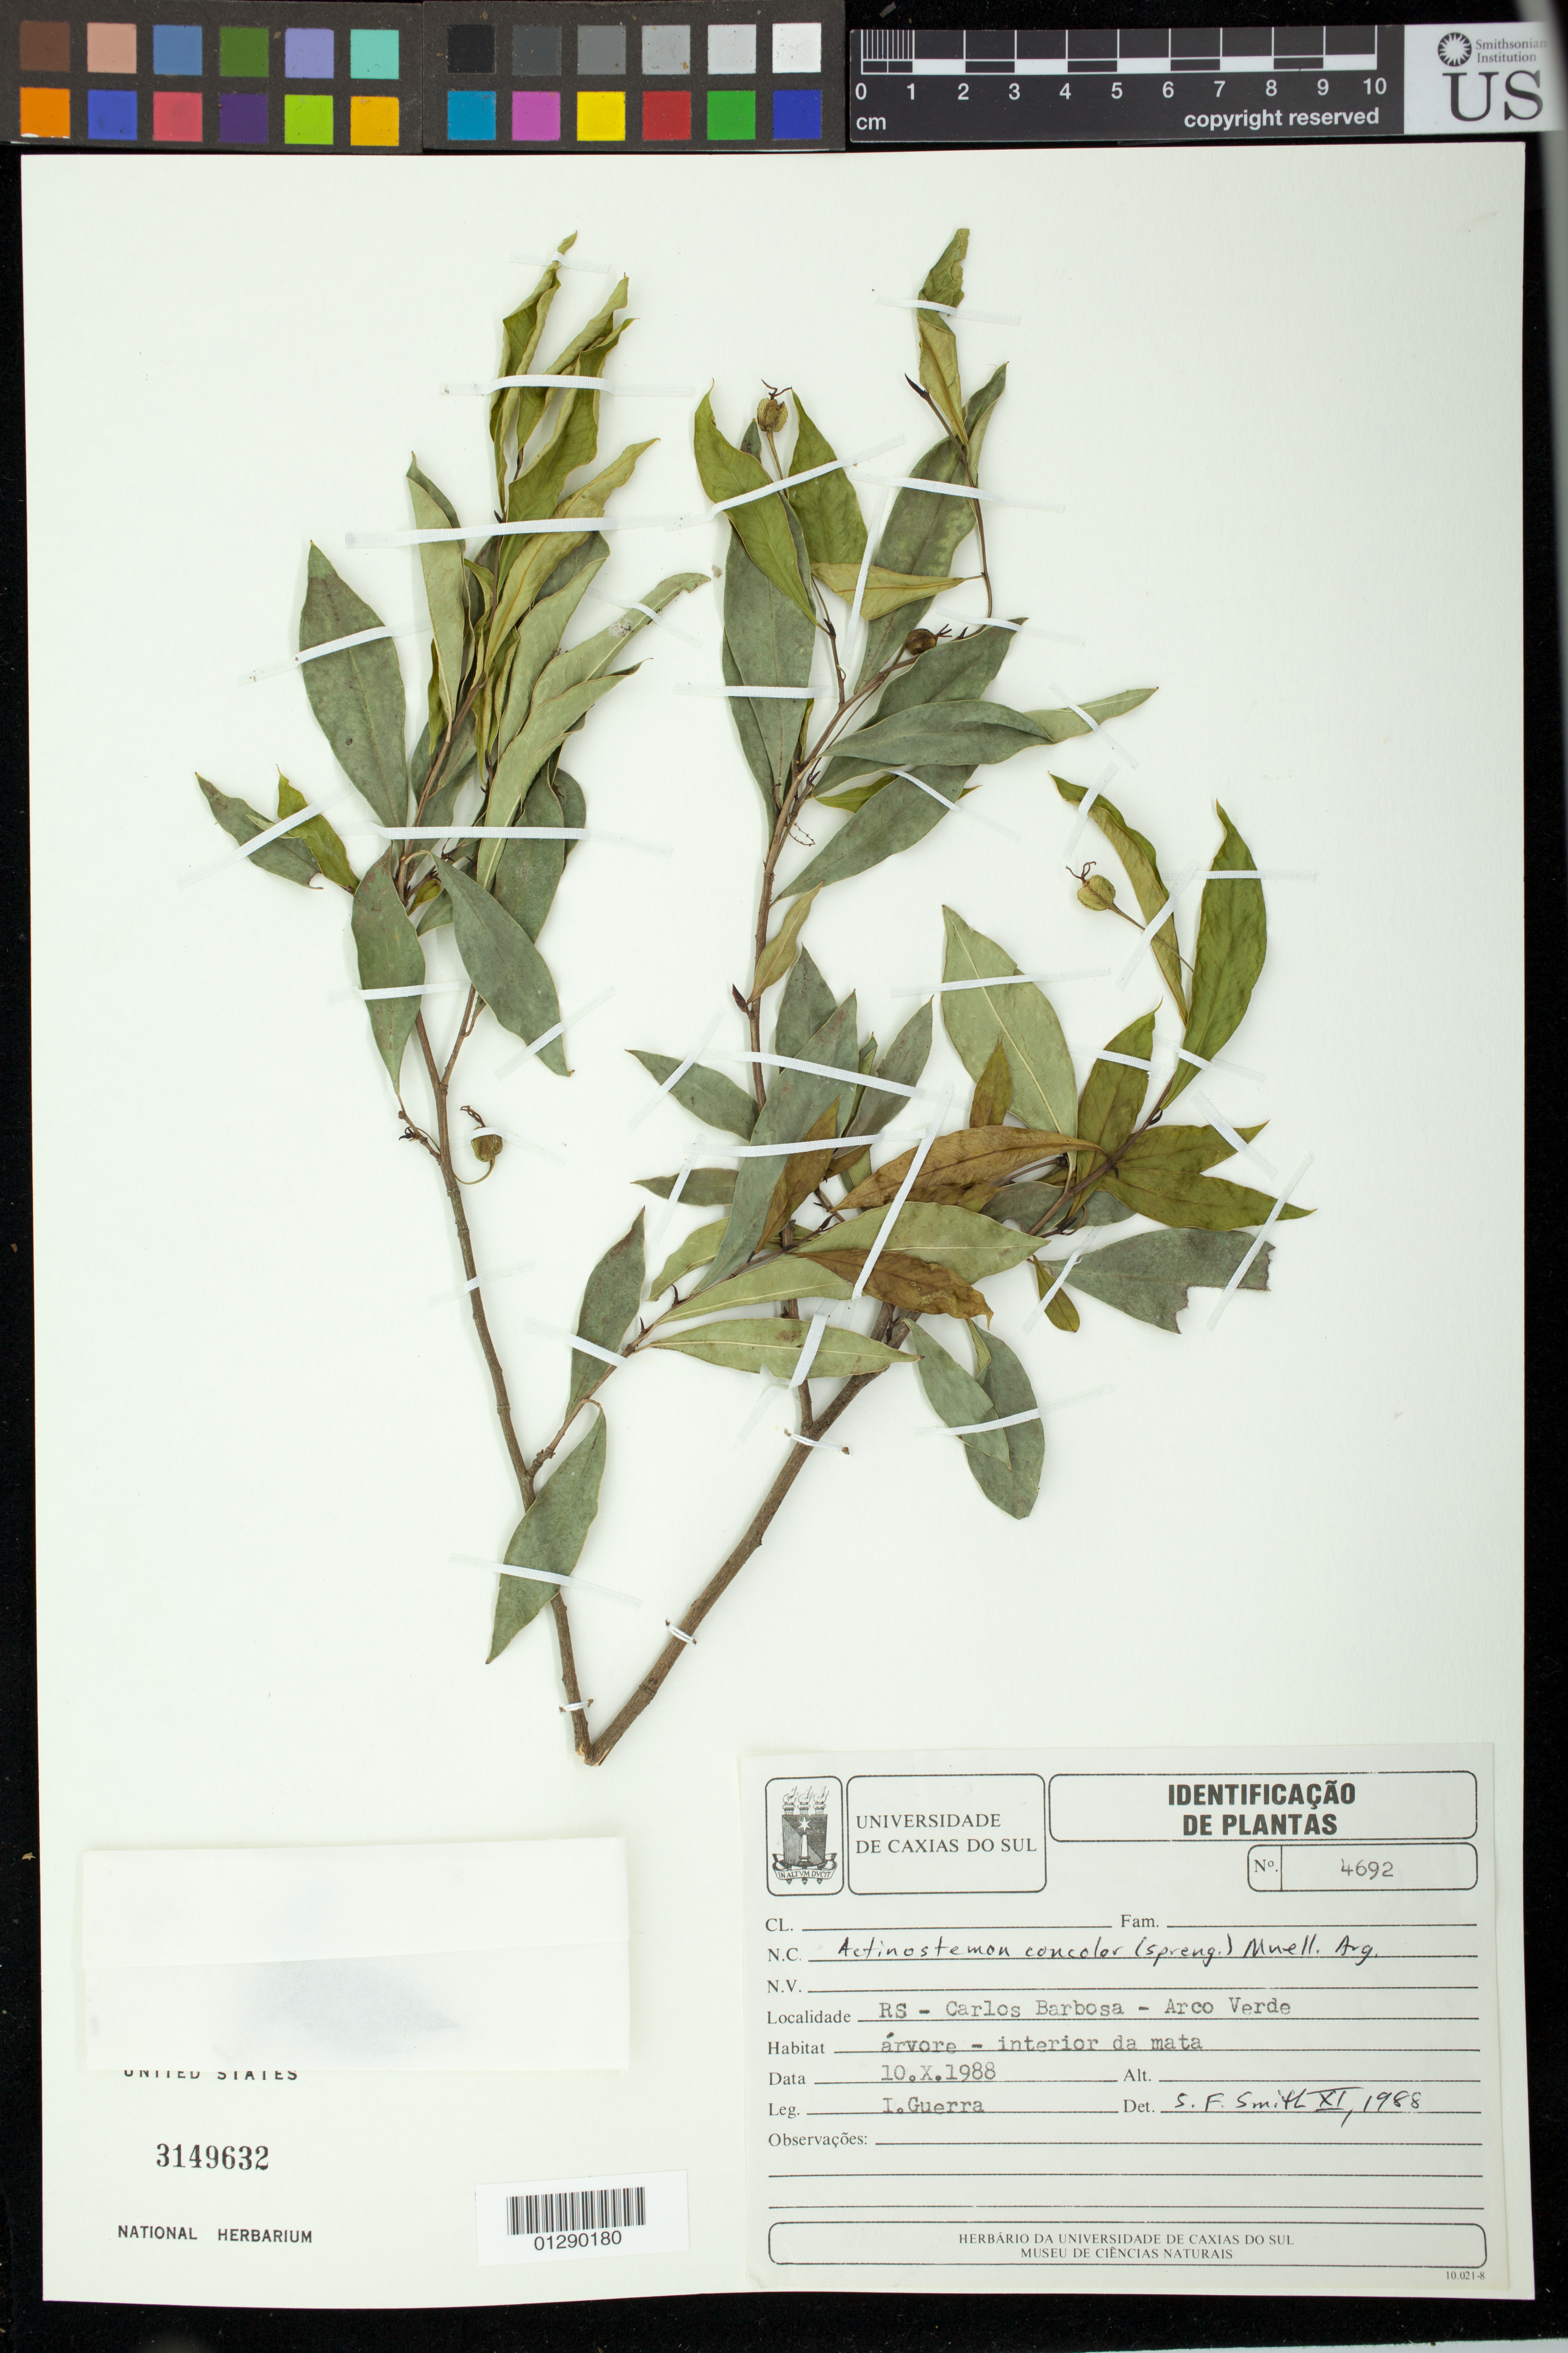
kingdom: Plantae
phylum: Tracheophyta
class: Magnoliopsida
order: Malpighiales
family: Euphorbiaceae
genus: Actinostemon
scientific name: Actinostemon concolor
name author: (Spreng.) Müll. Arg.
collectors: I. Guerra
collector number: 4692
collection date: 1988-10-10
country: Brazil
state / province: Rio Grande do Sul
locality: Carlos Barbosa - Arco Verde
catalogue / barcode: US 3149632